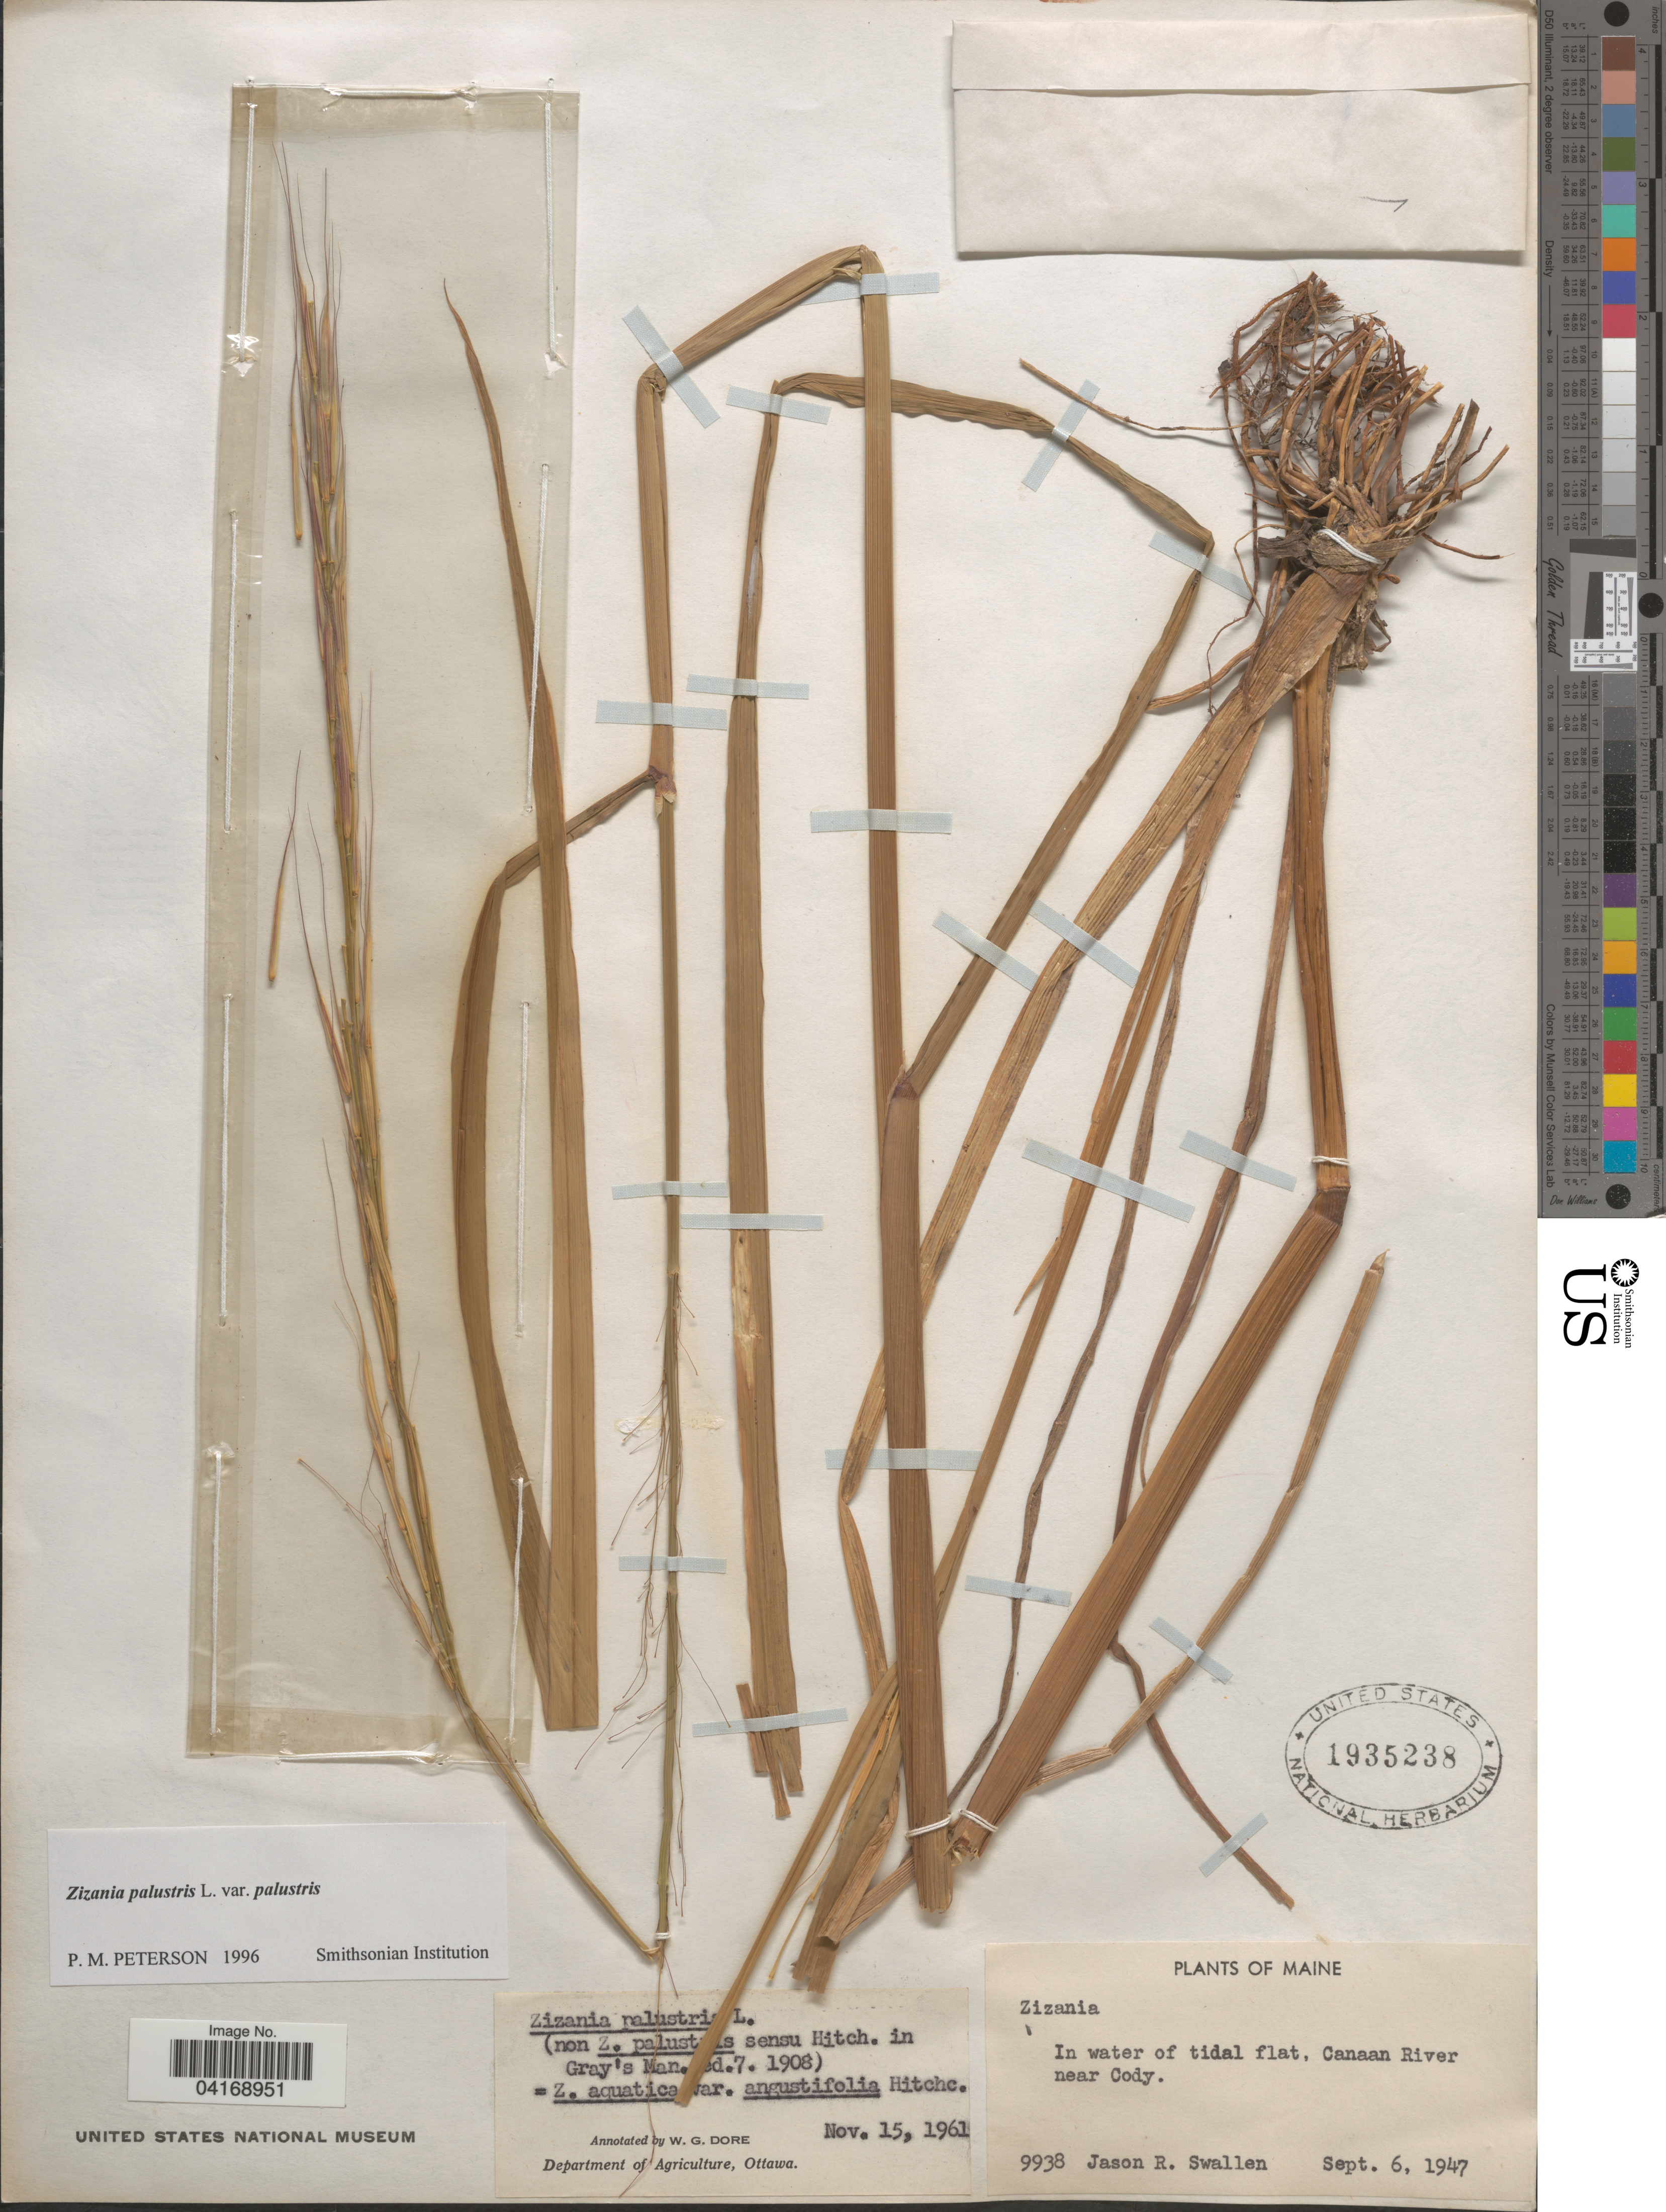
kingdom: Plantae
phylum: Tracheophyta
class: Liliopsida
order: Poales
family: Poaceae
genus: Zizania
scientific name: Zizania palustris var. palustris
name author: L.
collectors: J. R. Swallen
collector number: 9938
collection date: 1947-09-06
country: United States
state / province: Maine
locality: Canaan River near Cody.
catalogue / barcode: US 1935238